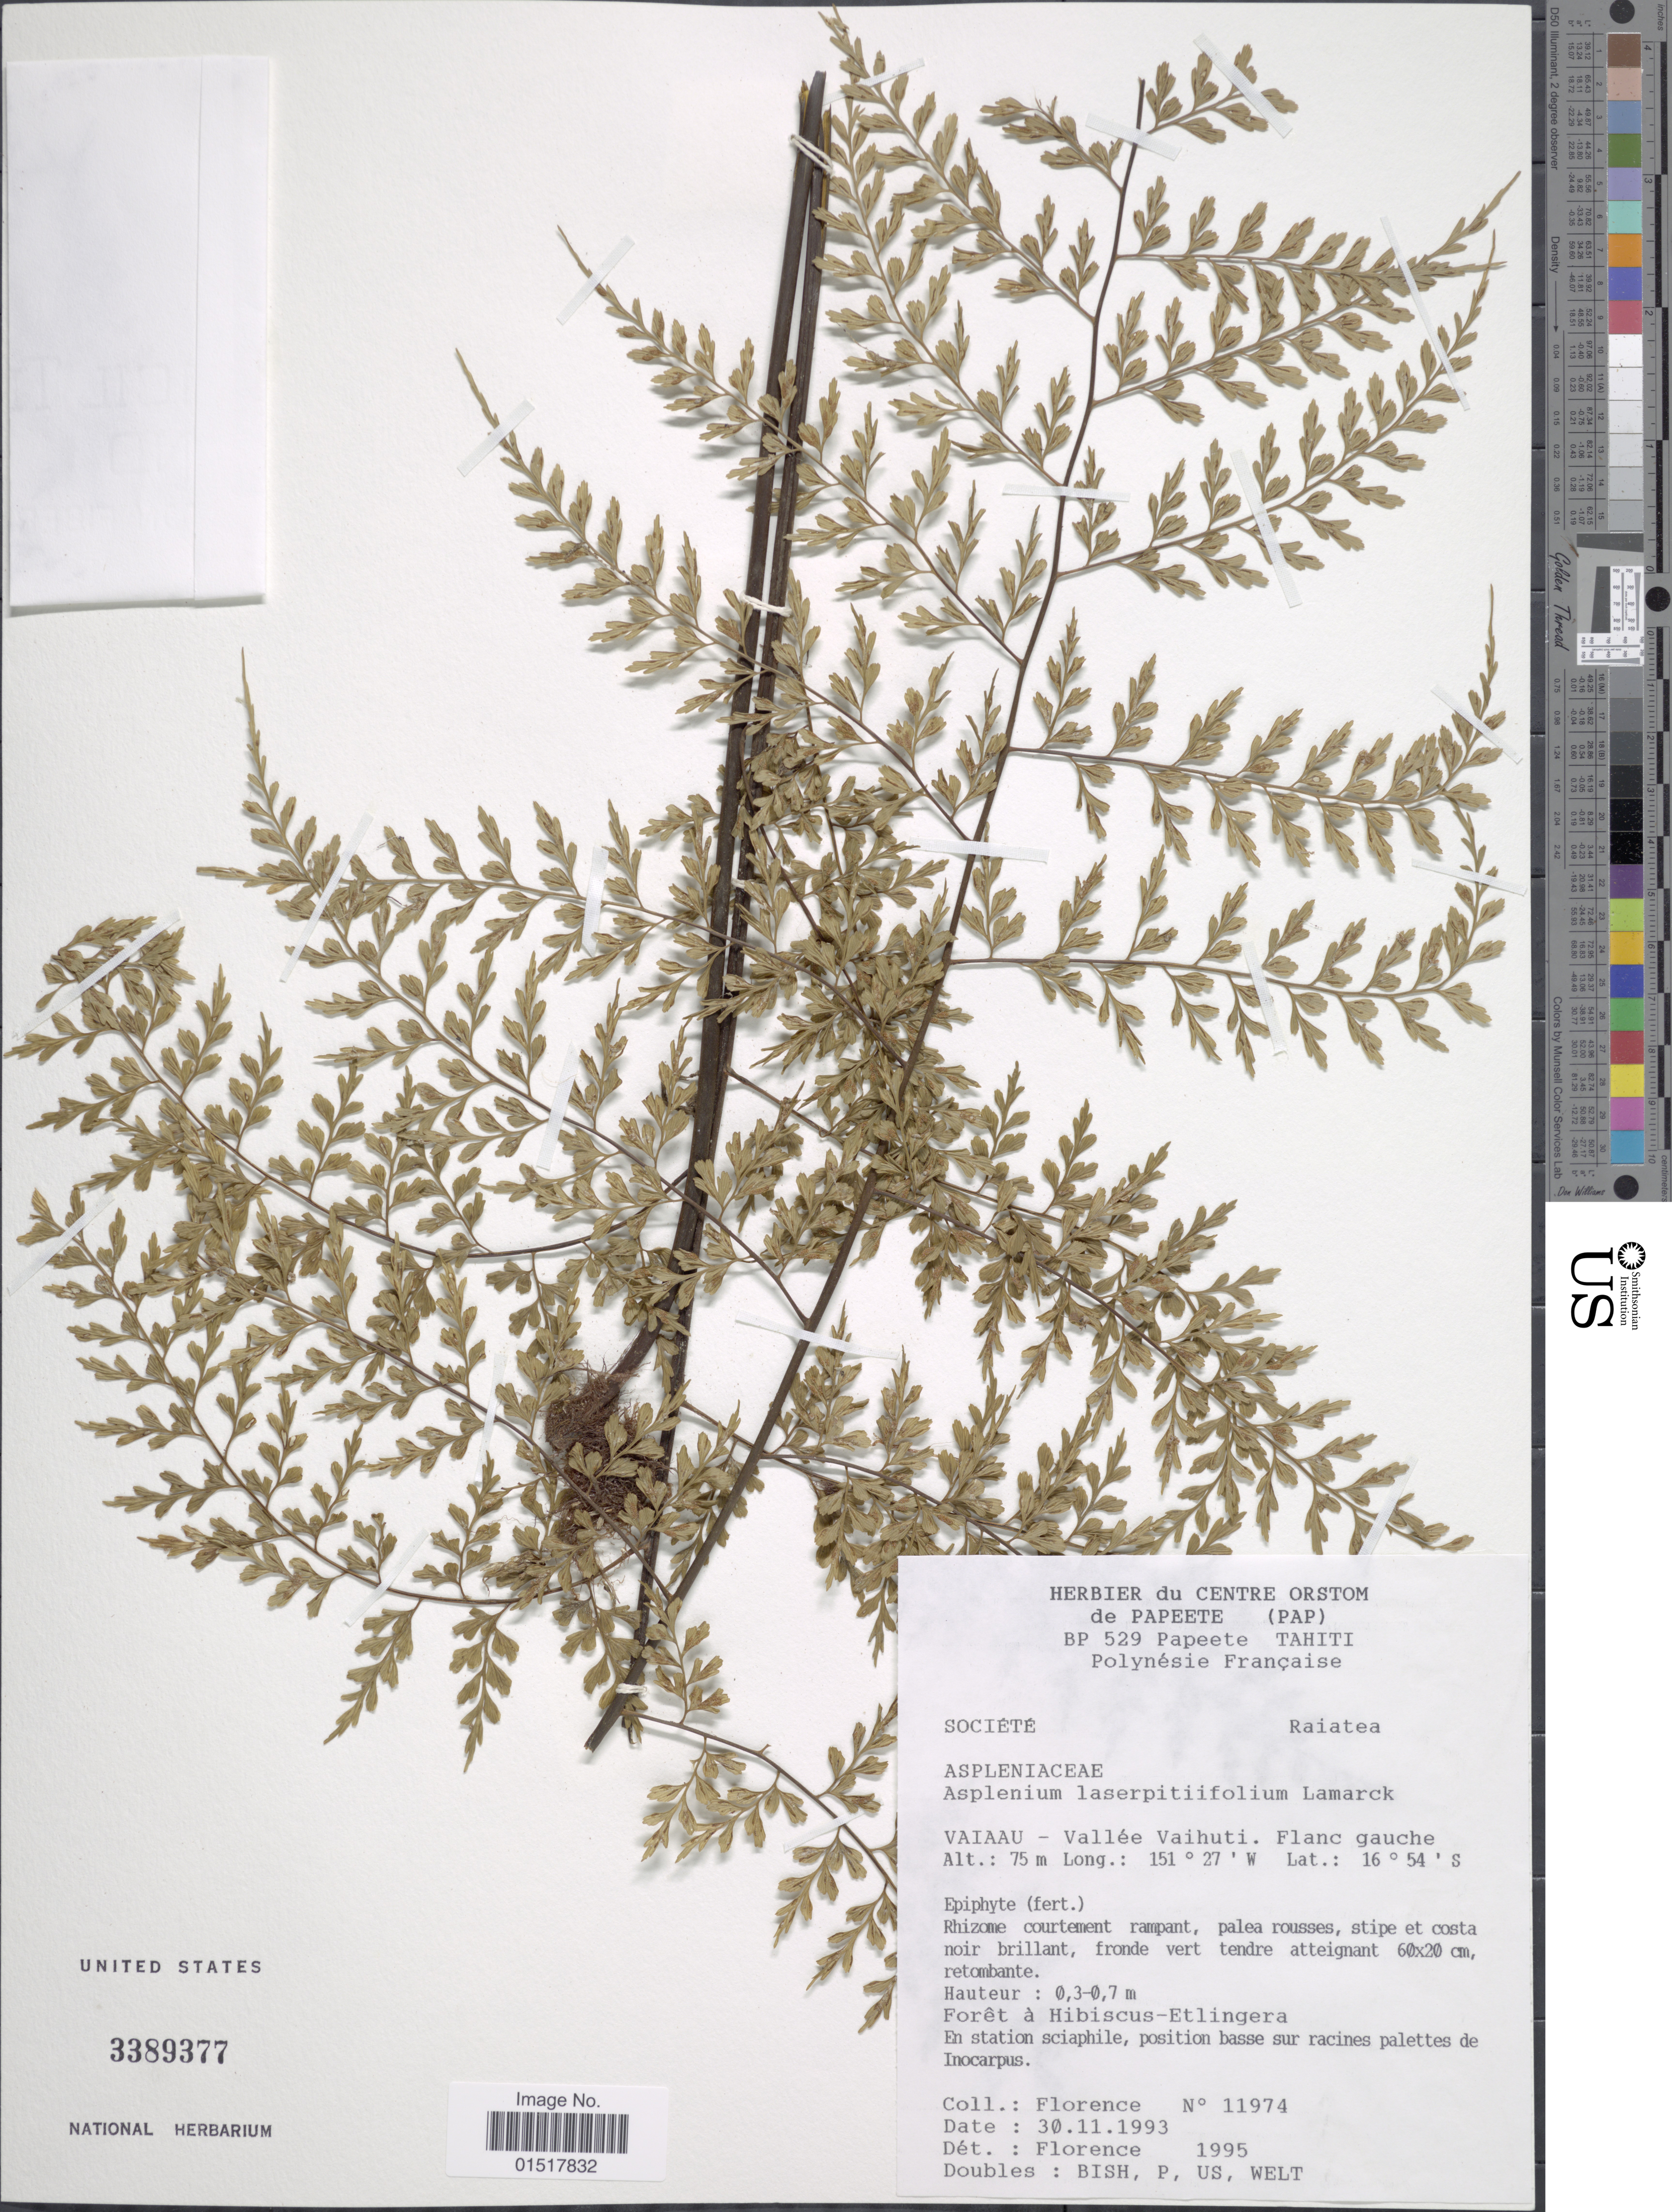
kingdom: Plantae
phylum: Tracheophyta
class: Polypodiopsida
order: Polypodiales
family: Aspleniaceae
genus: Asplenium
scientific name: Asplenium laserpitiifolium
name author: Lam.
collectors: -. Florence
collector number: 11974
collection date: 1993-11-30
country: French Polynesia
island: Raiatea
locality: Société. Raiatea. Vaiaau - Vallée Vaihuti. Flanc gauche.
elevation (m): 75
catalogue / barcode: US 3389377